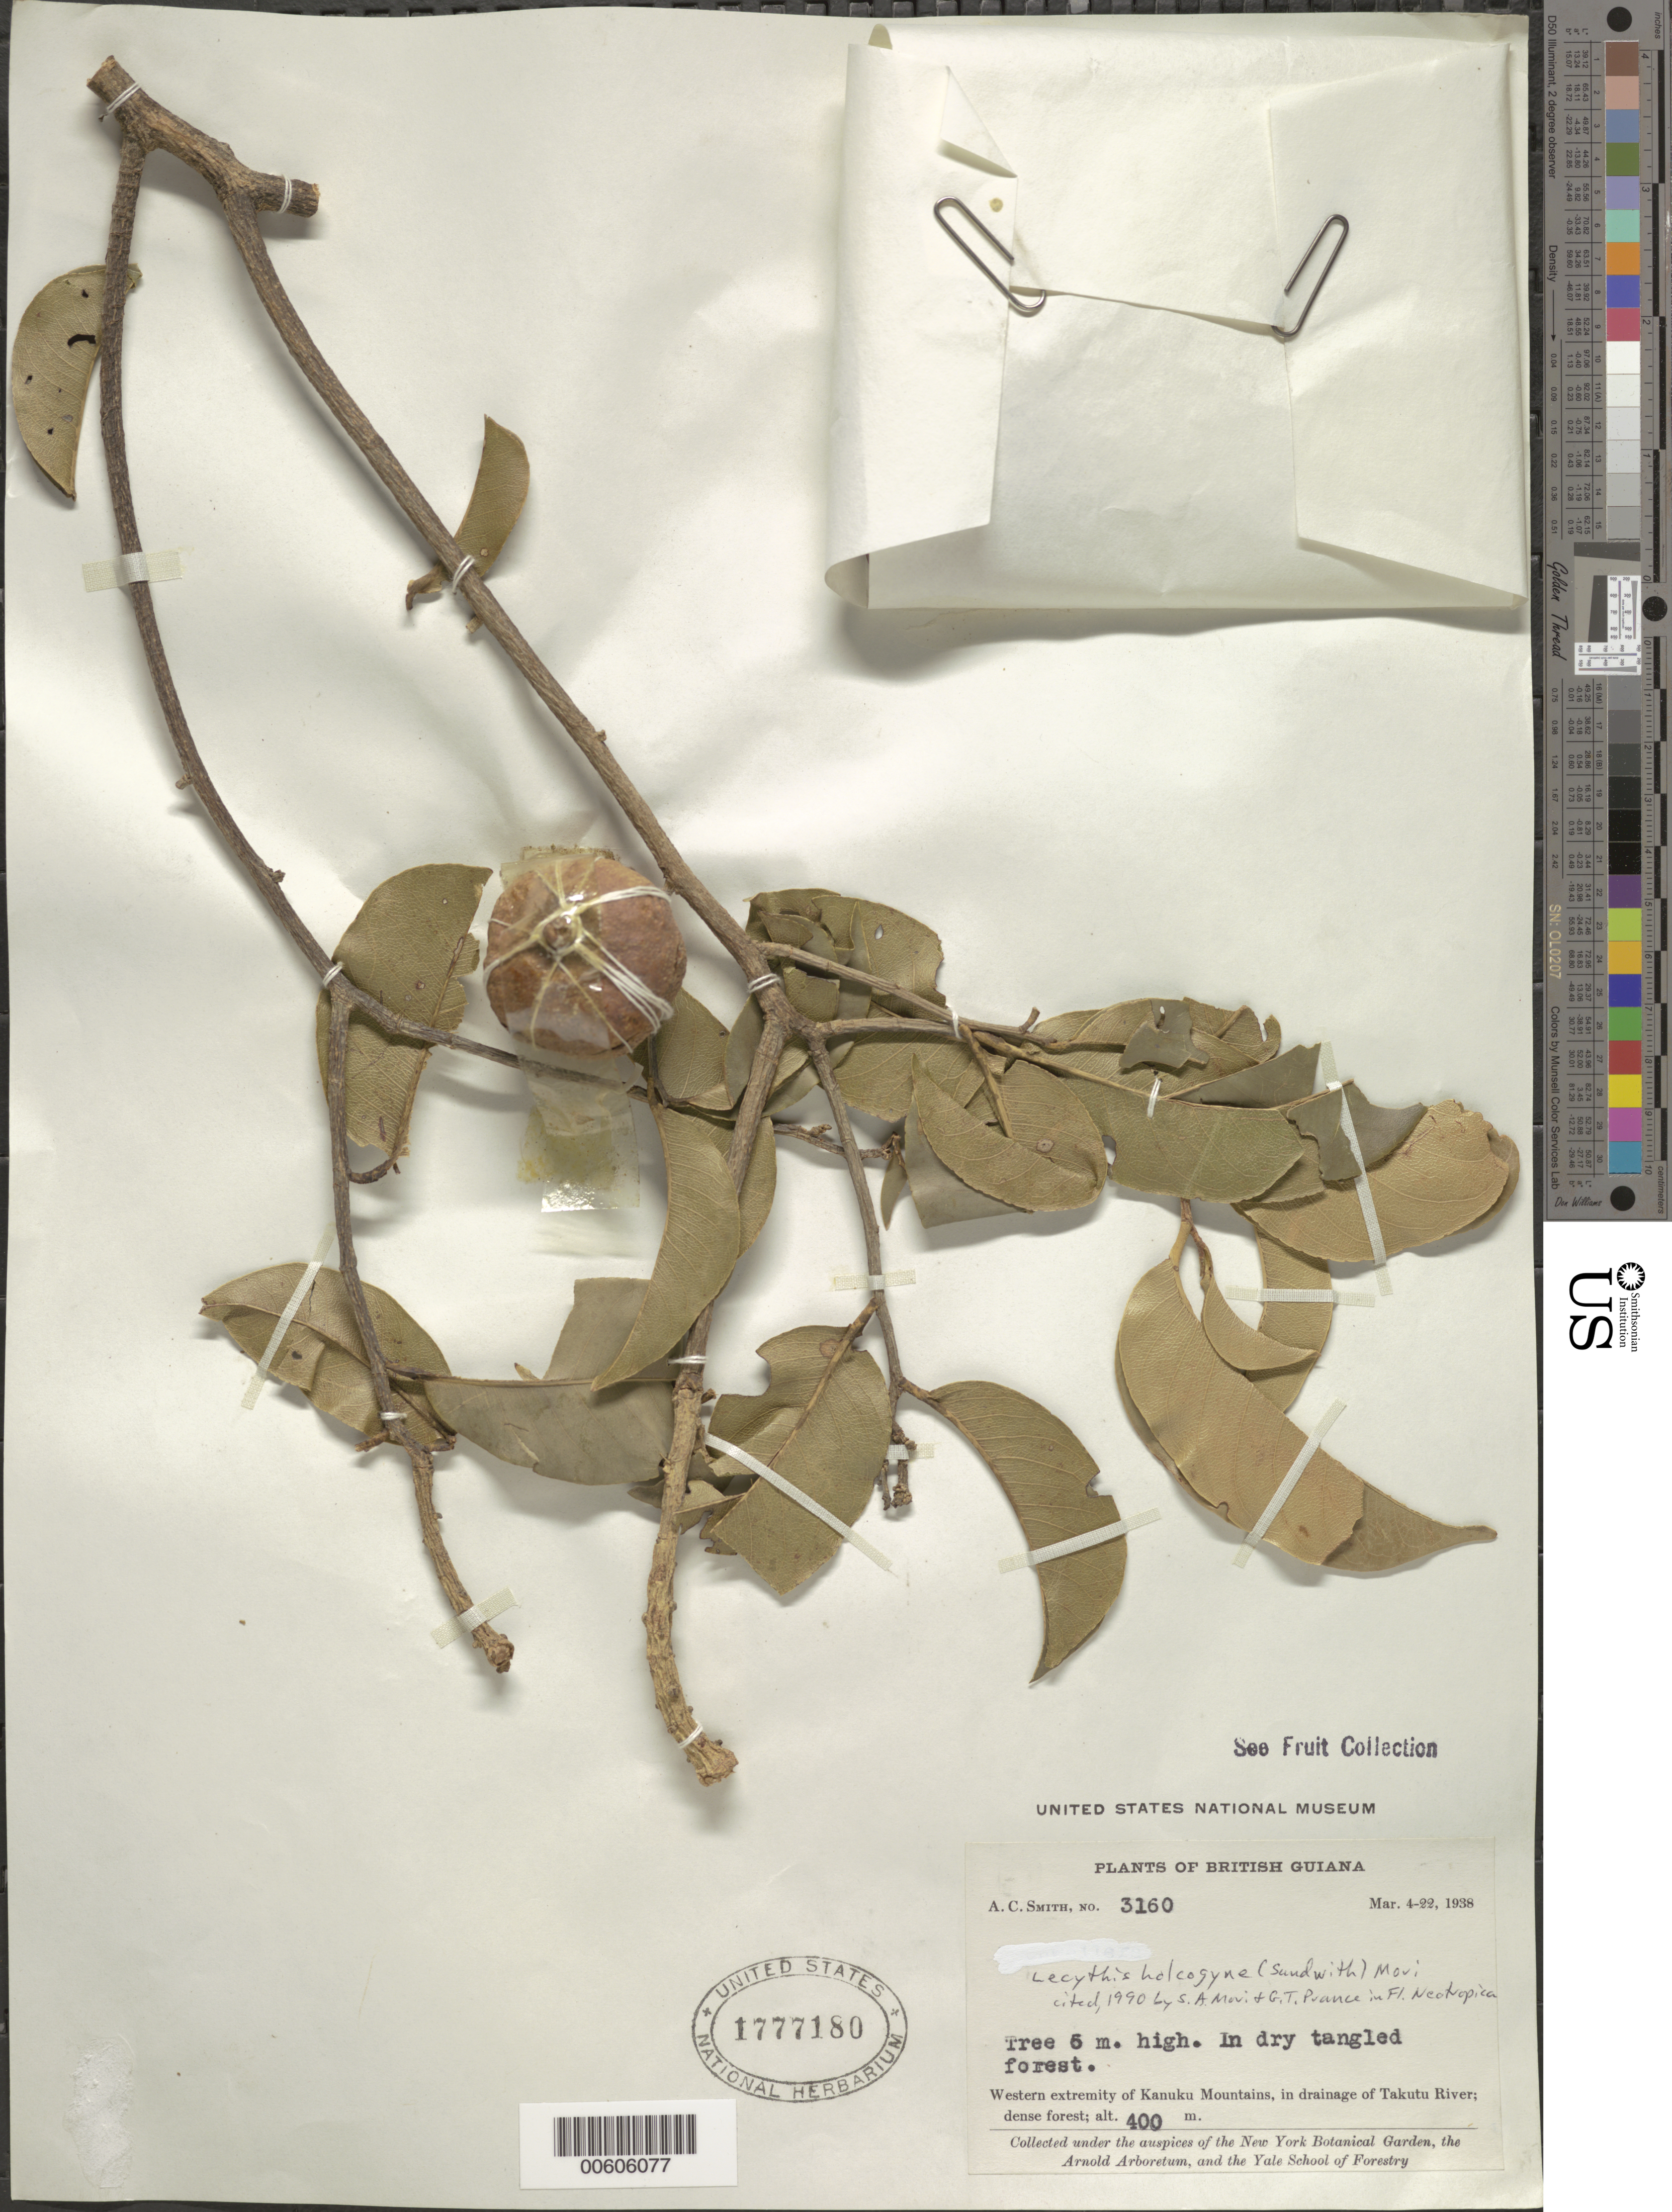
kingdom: Plantae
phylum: Tracheophyta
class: Magnoliopsida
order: Ericales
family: Lecythidaceae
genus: Lecythis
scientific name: Lecythis holcogyne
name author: (Sandwith) S.A. Mori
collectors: A. C. Smith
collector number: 3160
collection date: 1938-03-04/1938-03-22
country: Guyana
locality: British Guiana, Western extremity of Kanuku Mountains, in drainage of Takutu River.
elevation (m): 400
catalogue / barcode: US 1777180